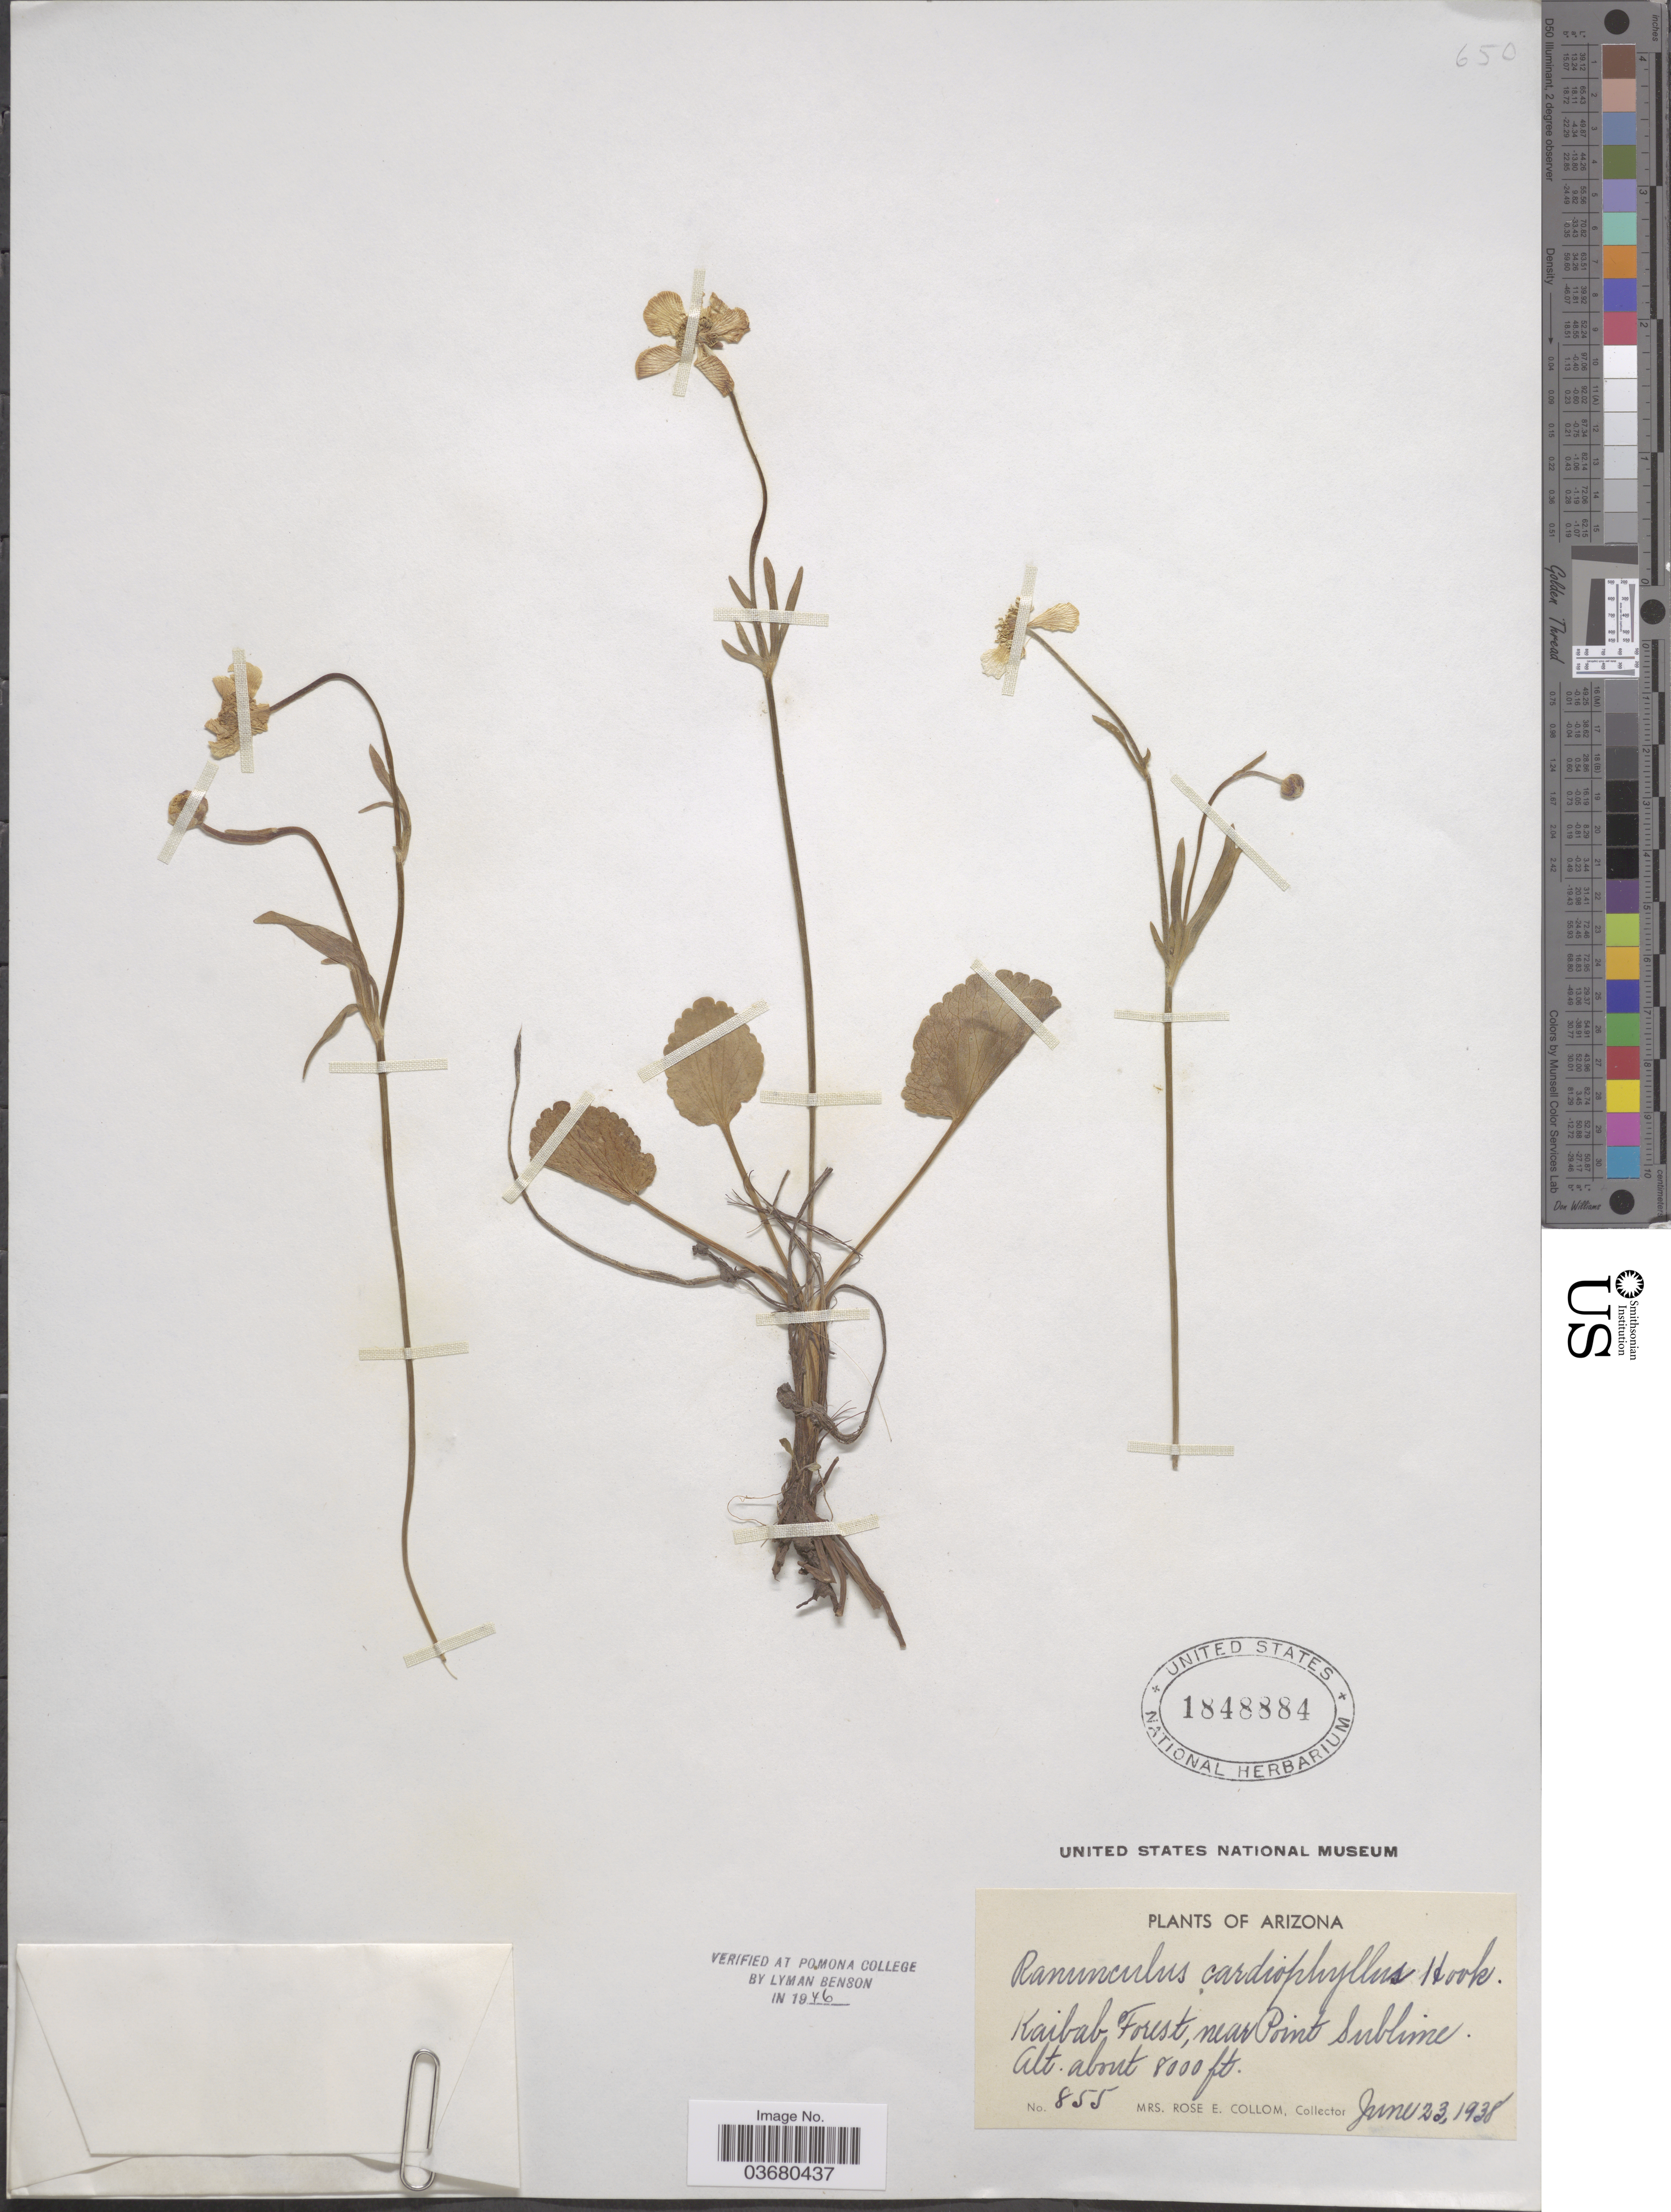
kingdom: Plantae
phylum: Tracheophyta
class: Magnoliopsida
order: Ranunculales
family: Ranunculaceae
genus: Ranunculus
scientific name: Ranunculus cardiophyllus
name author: Hook.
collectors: R. E. Collom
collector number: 855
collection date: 1938-06-23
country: United States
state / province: Arizona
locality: Kaibab Forest, near Point Sublime.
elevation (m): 2438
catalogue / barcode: US 1848884